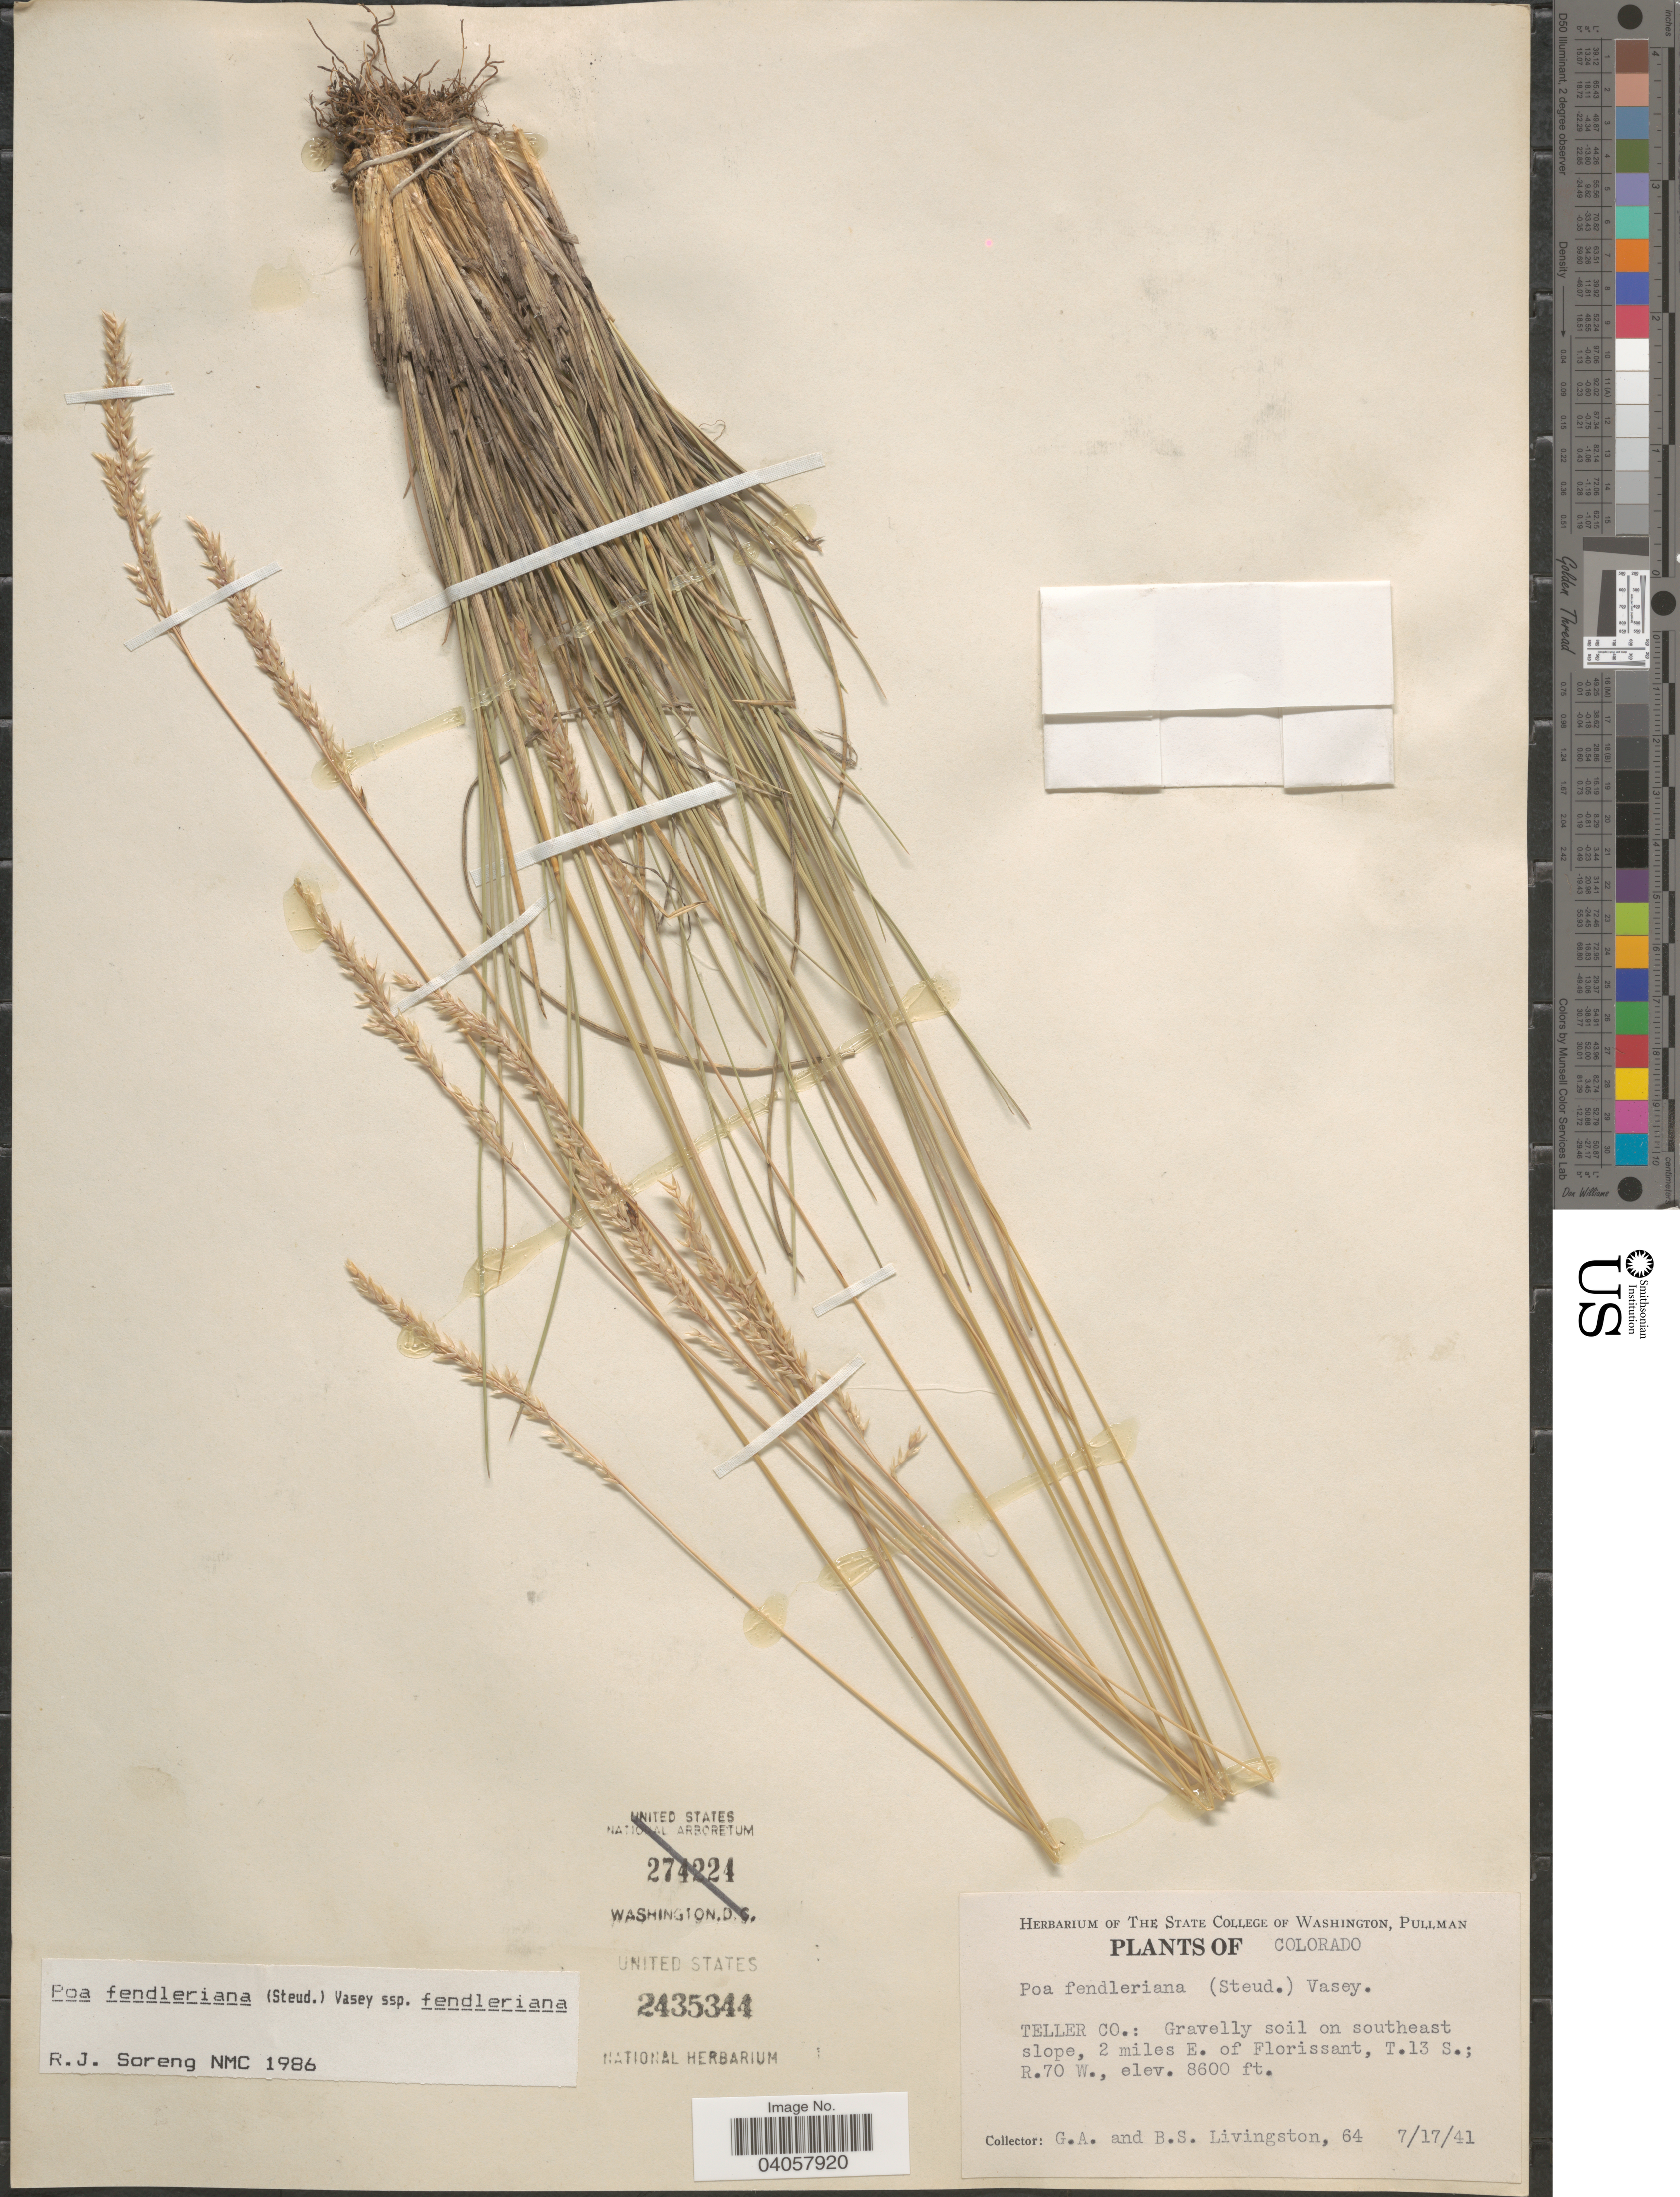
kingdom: Plantae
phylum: Tracheophyta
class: Liliopsida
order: Poales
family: Poaceae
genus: Poa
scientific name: Poa fendleriana subsp. fendleriana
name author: (Steud.) Vasey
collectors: G. Livingston & B. Livingston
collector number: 64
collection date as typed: Transcribed d/m/y: 17/7/41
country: United States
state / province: Colorado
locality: Teller Co.: Gravelly soil on southeast slope, 2 miles E. of Florissant, T. 13 S.; R. 70 W.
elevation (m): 2621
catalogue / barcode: US 2435344